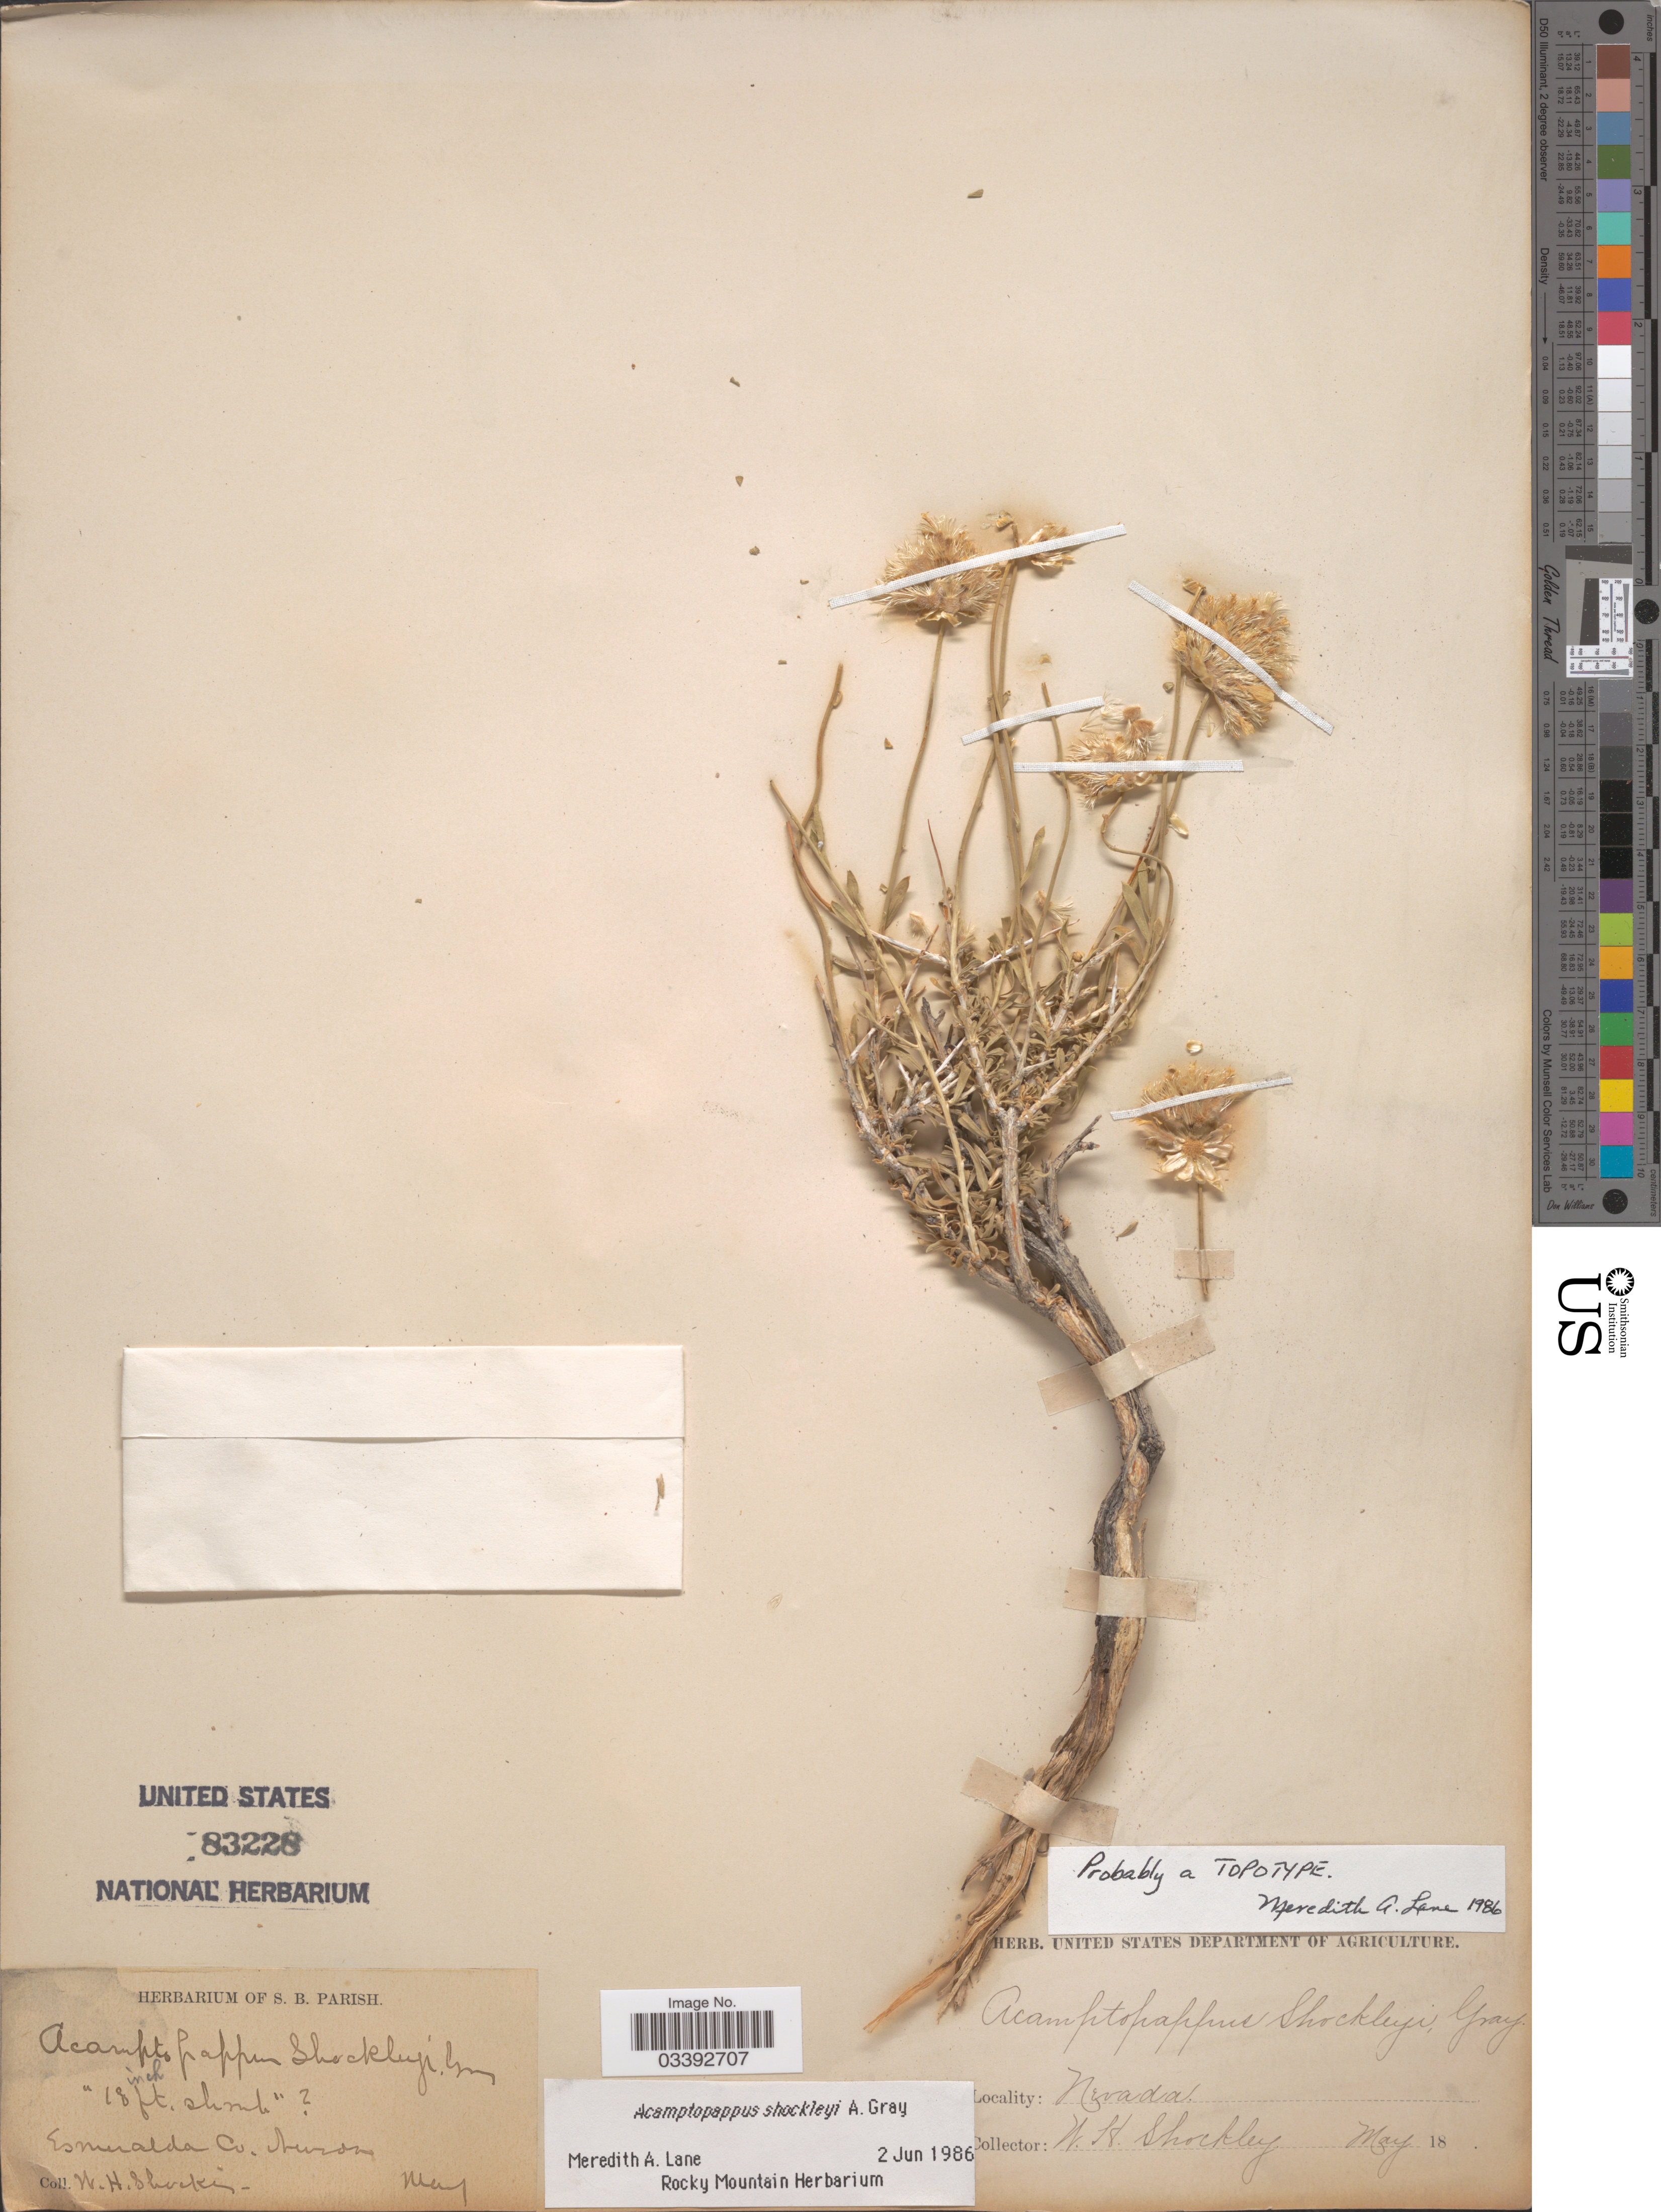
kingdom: Plantae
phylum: Tracheophyta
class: Magnoliopsida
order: Asterales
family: Asteraceae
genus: Acamptopappus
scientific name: Acamptopappus shockleyi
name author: A. Gray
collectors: W. Shockley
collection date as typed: May 18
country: United States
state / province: Nevada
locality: Esmeralda Co.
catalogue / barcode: US 83228